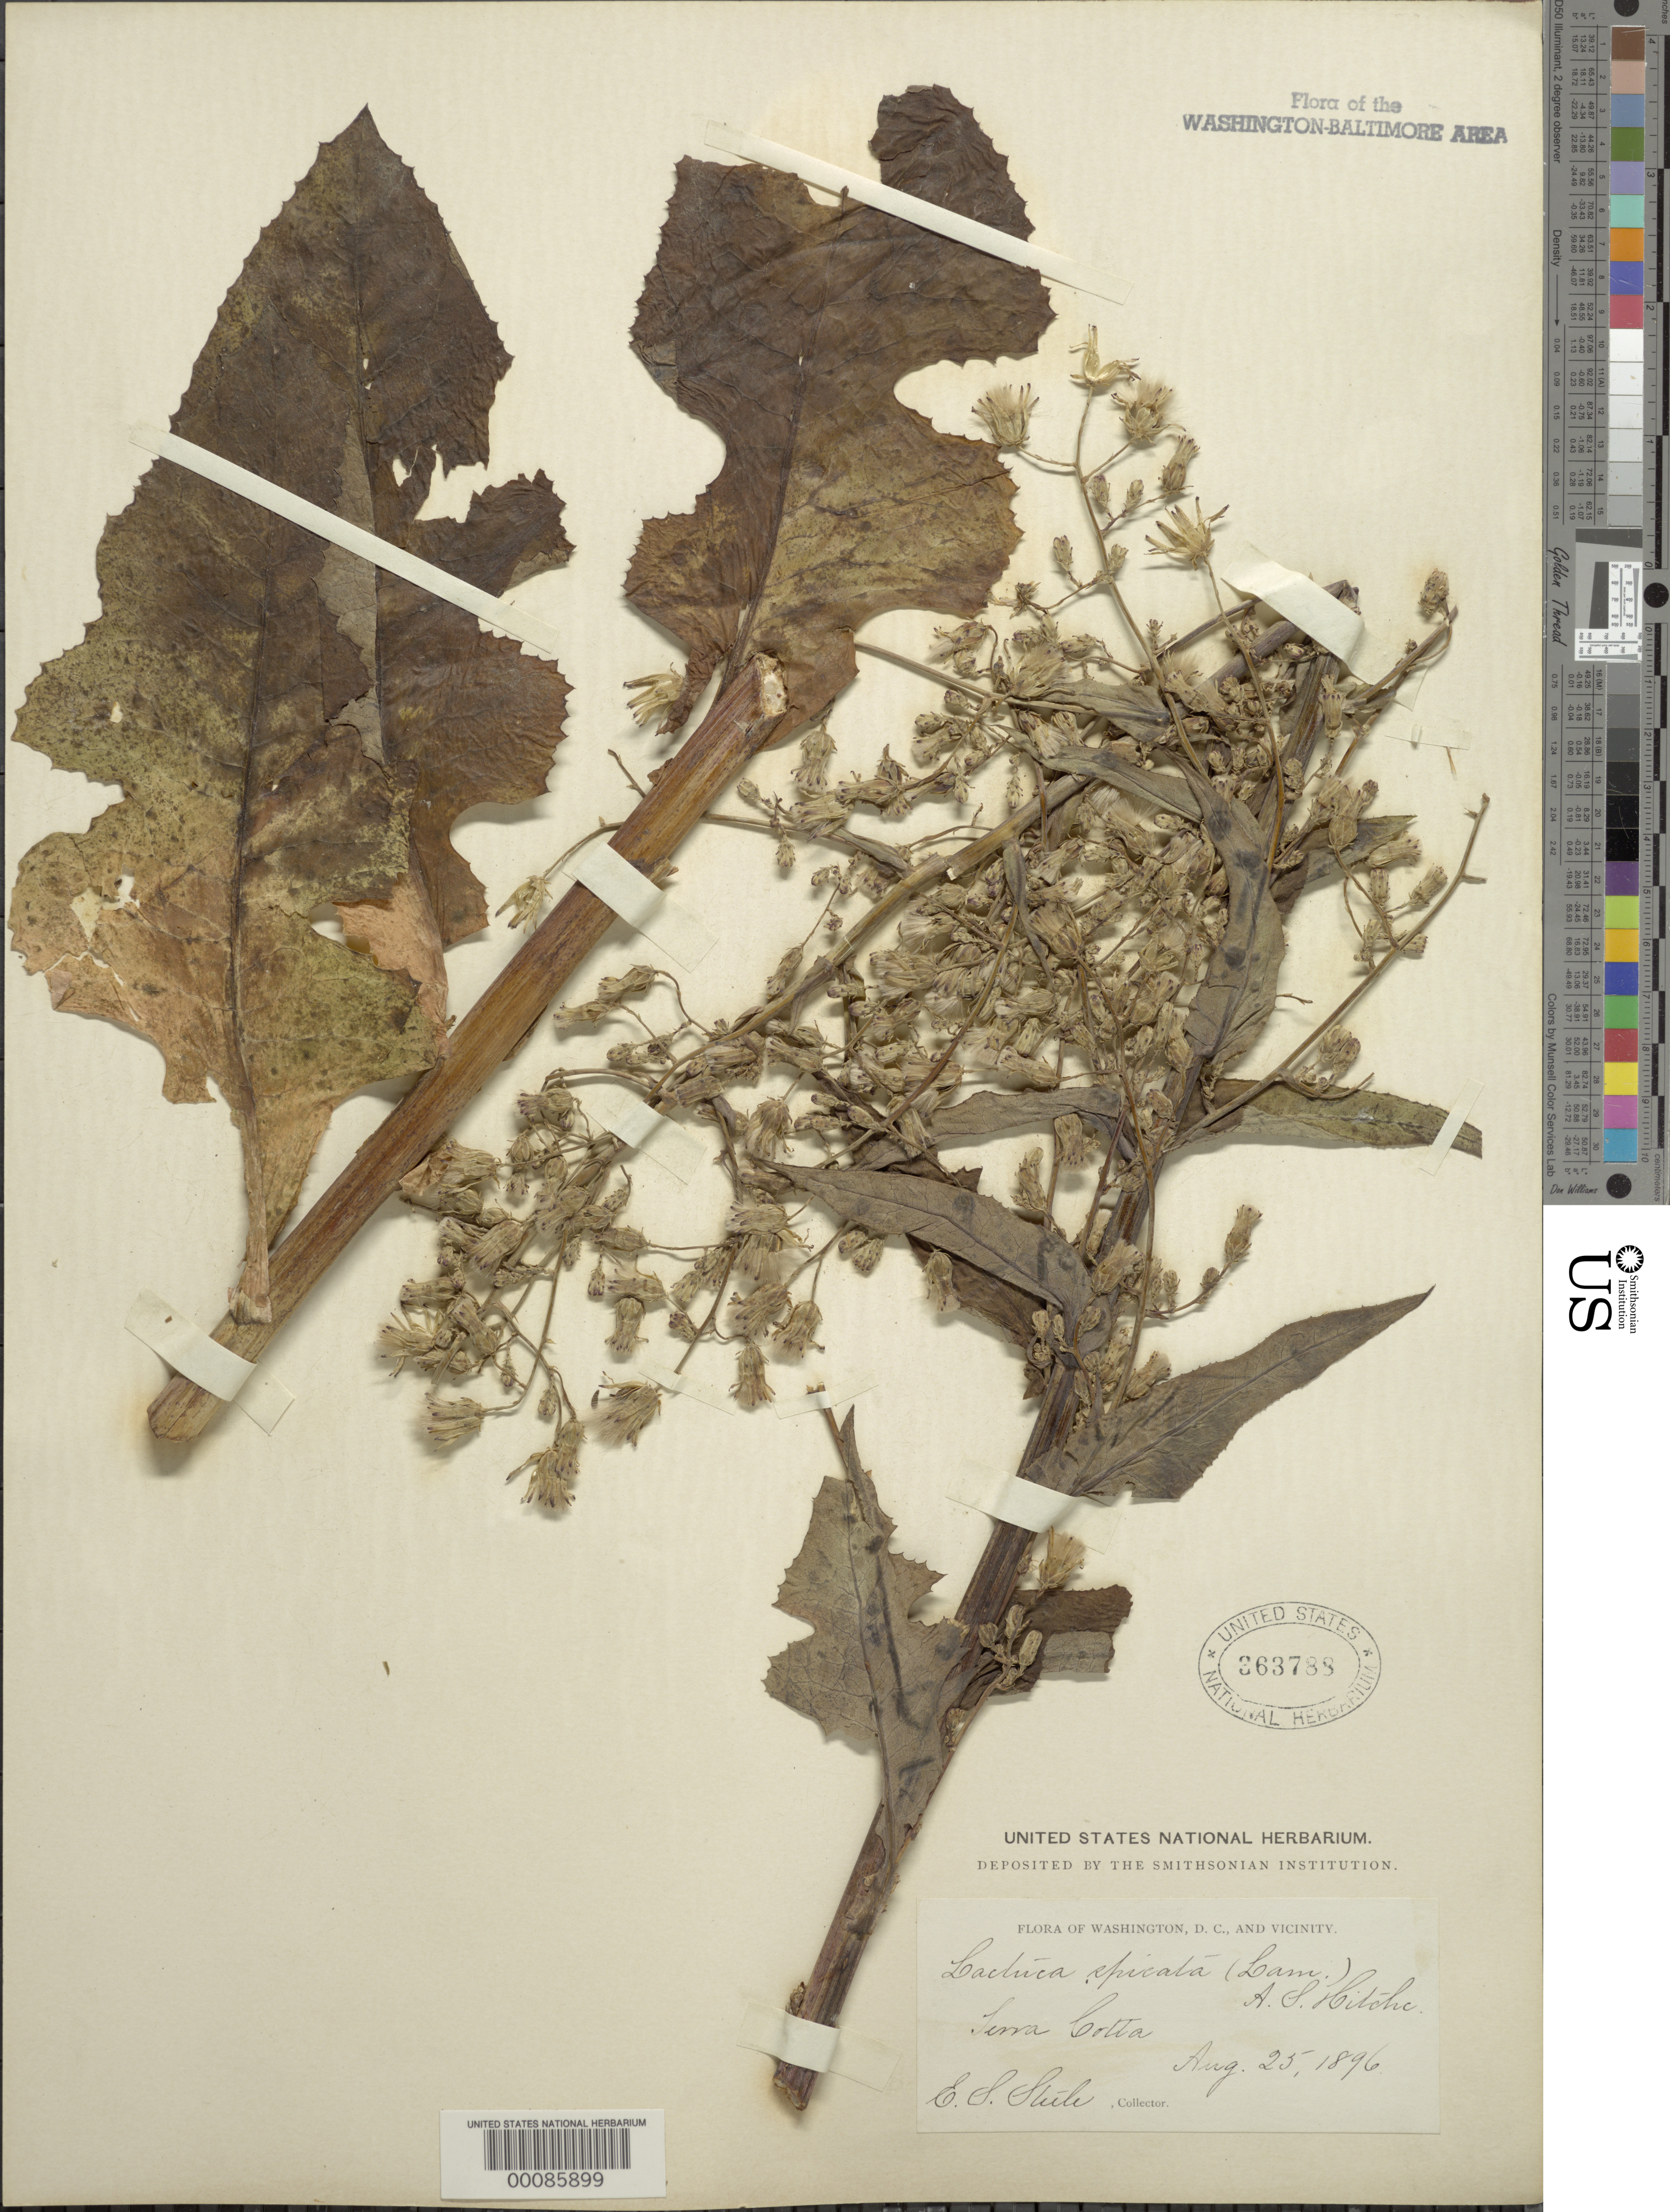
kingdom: Plantae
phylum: Tracheophyta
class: Magnoliopsida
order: Asterales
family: Asteraceae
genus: Lactuca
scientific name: Lactuca biennis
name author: (Moench) Fernald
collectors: E. Steele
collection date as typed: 25 Aug 1896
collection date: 1896-08-25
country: United States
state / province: District of Columbia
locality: Terra Cotta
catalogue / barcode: US 363788